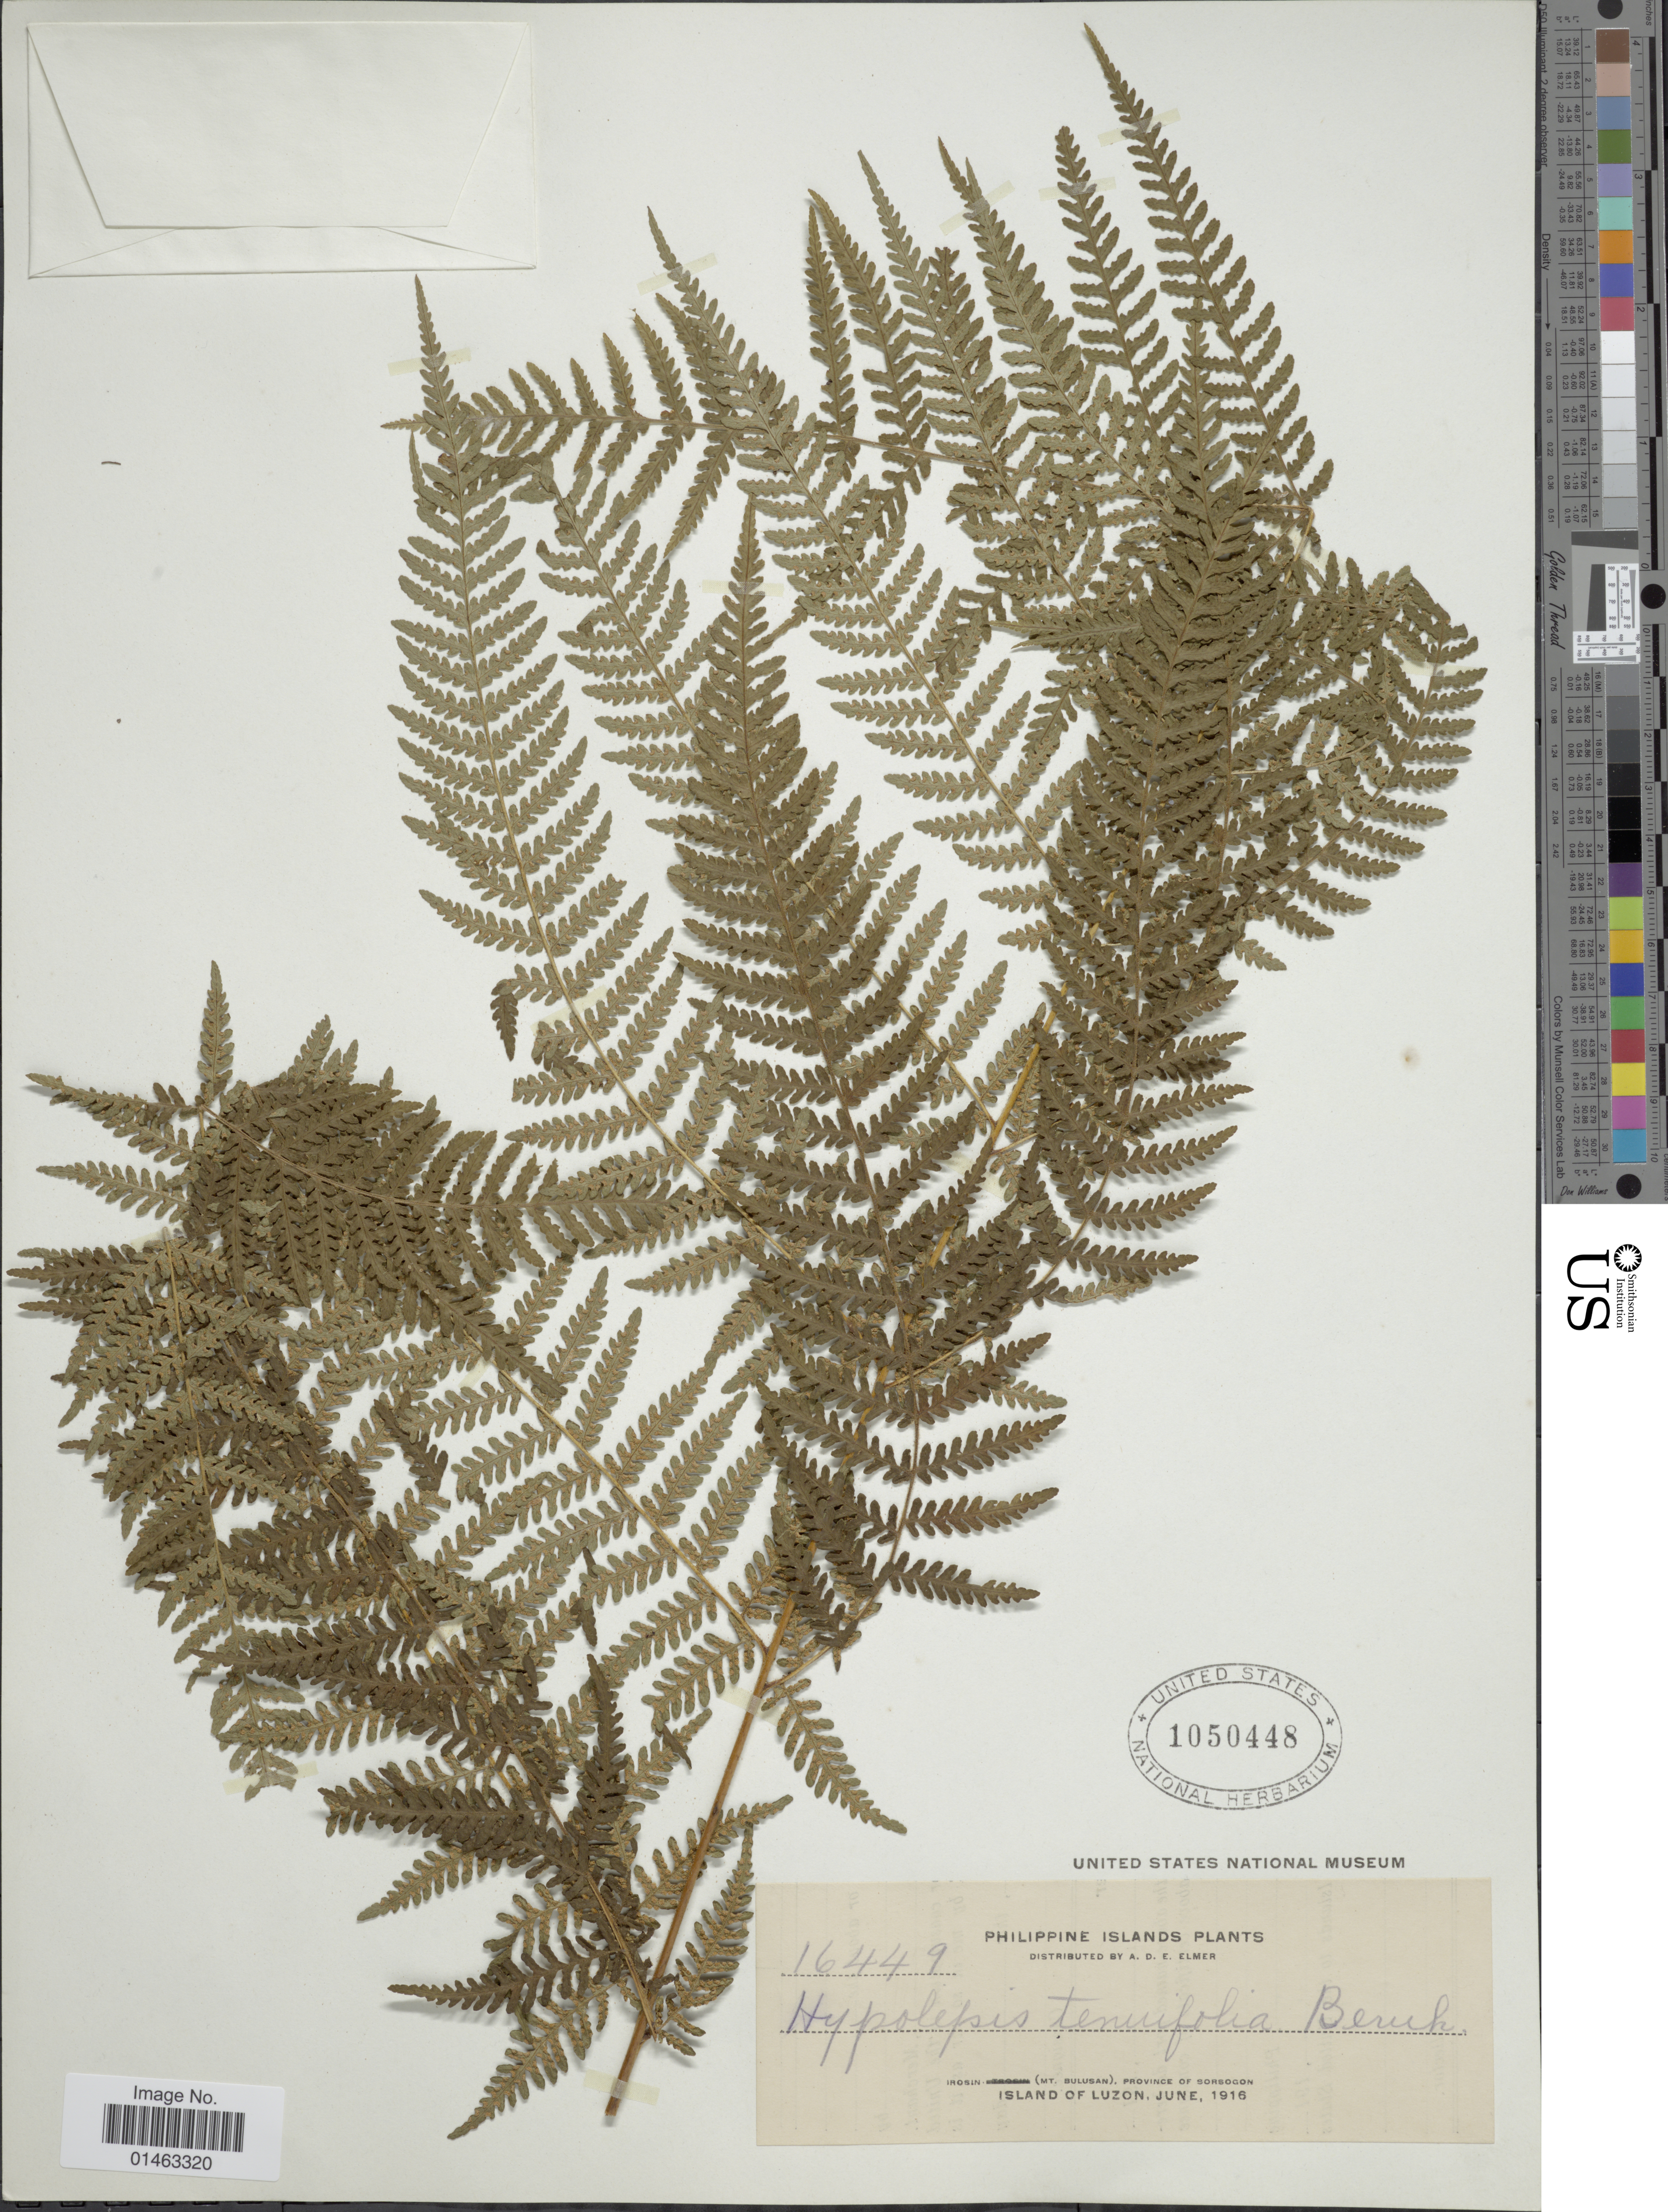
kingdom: Plantae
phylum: Tracheophyta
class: Polypodiopsida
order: Polypodiales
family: Dennstaedtiaceae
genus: Hypolepis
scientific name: Hypolepis tenuifolia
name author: (G. Forst.) Bernh.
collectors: A. D. E. Elmer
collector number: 16449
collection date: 1916-06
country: Philippines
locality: Irosin. (Mt. Bulusan), Province of Sorsogon. Island of Luzon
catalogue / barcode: US 1050448